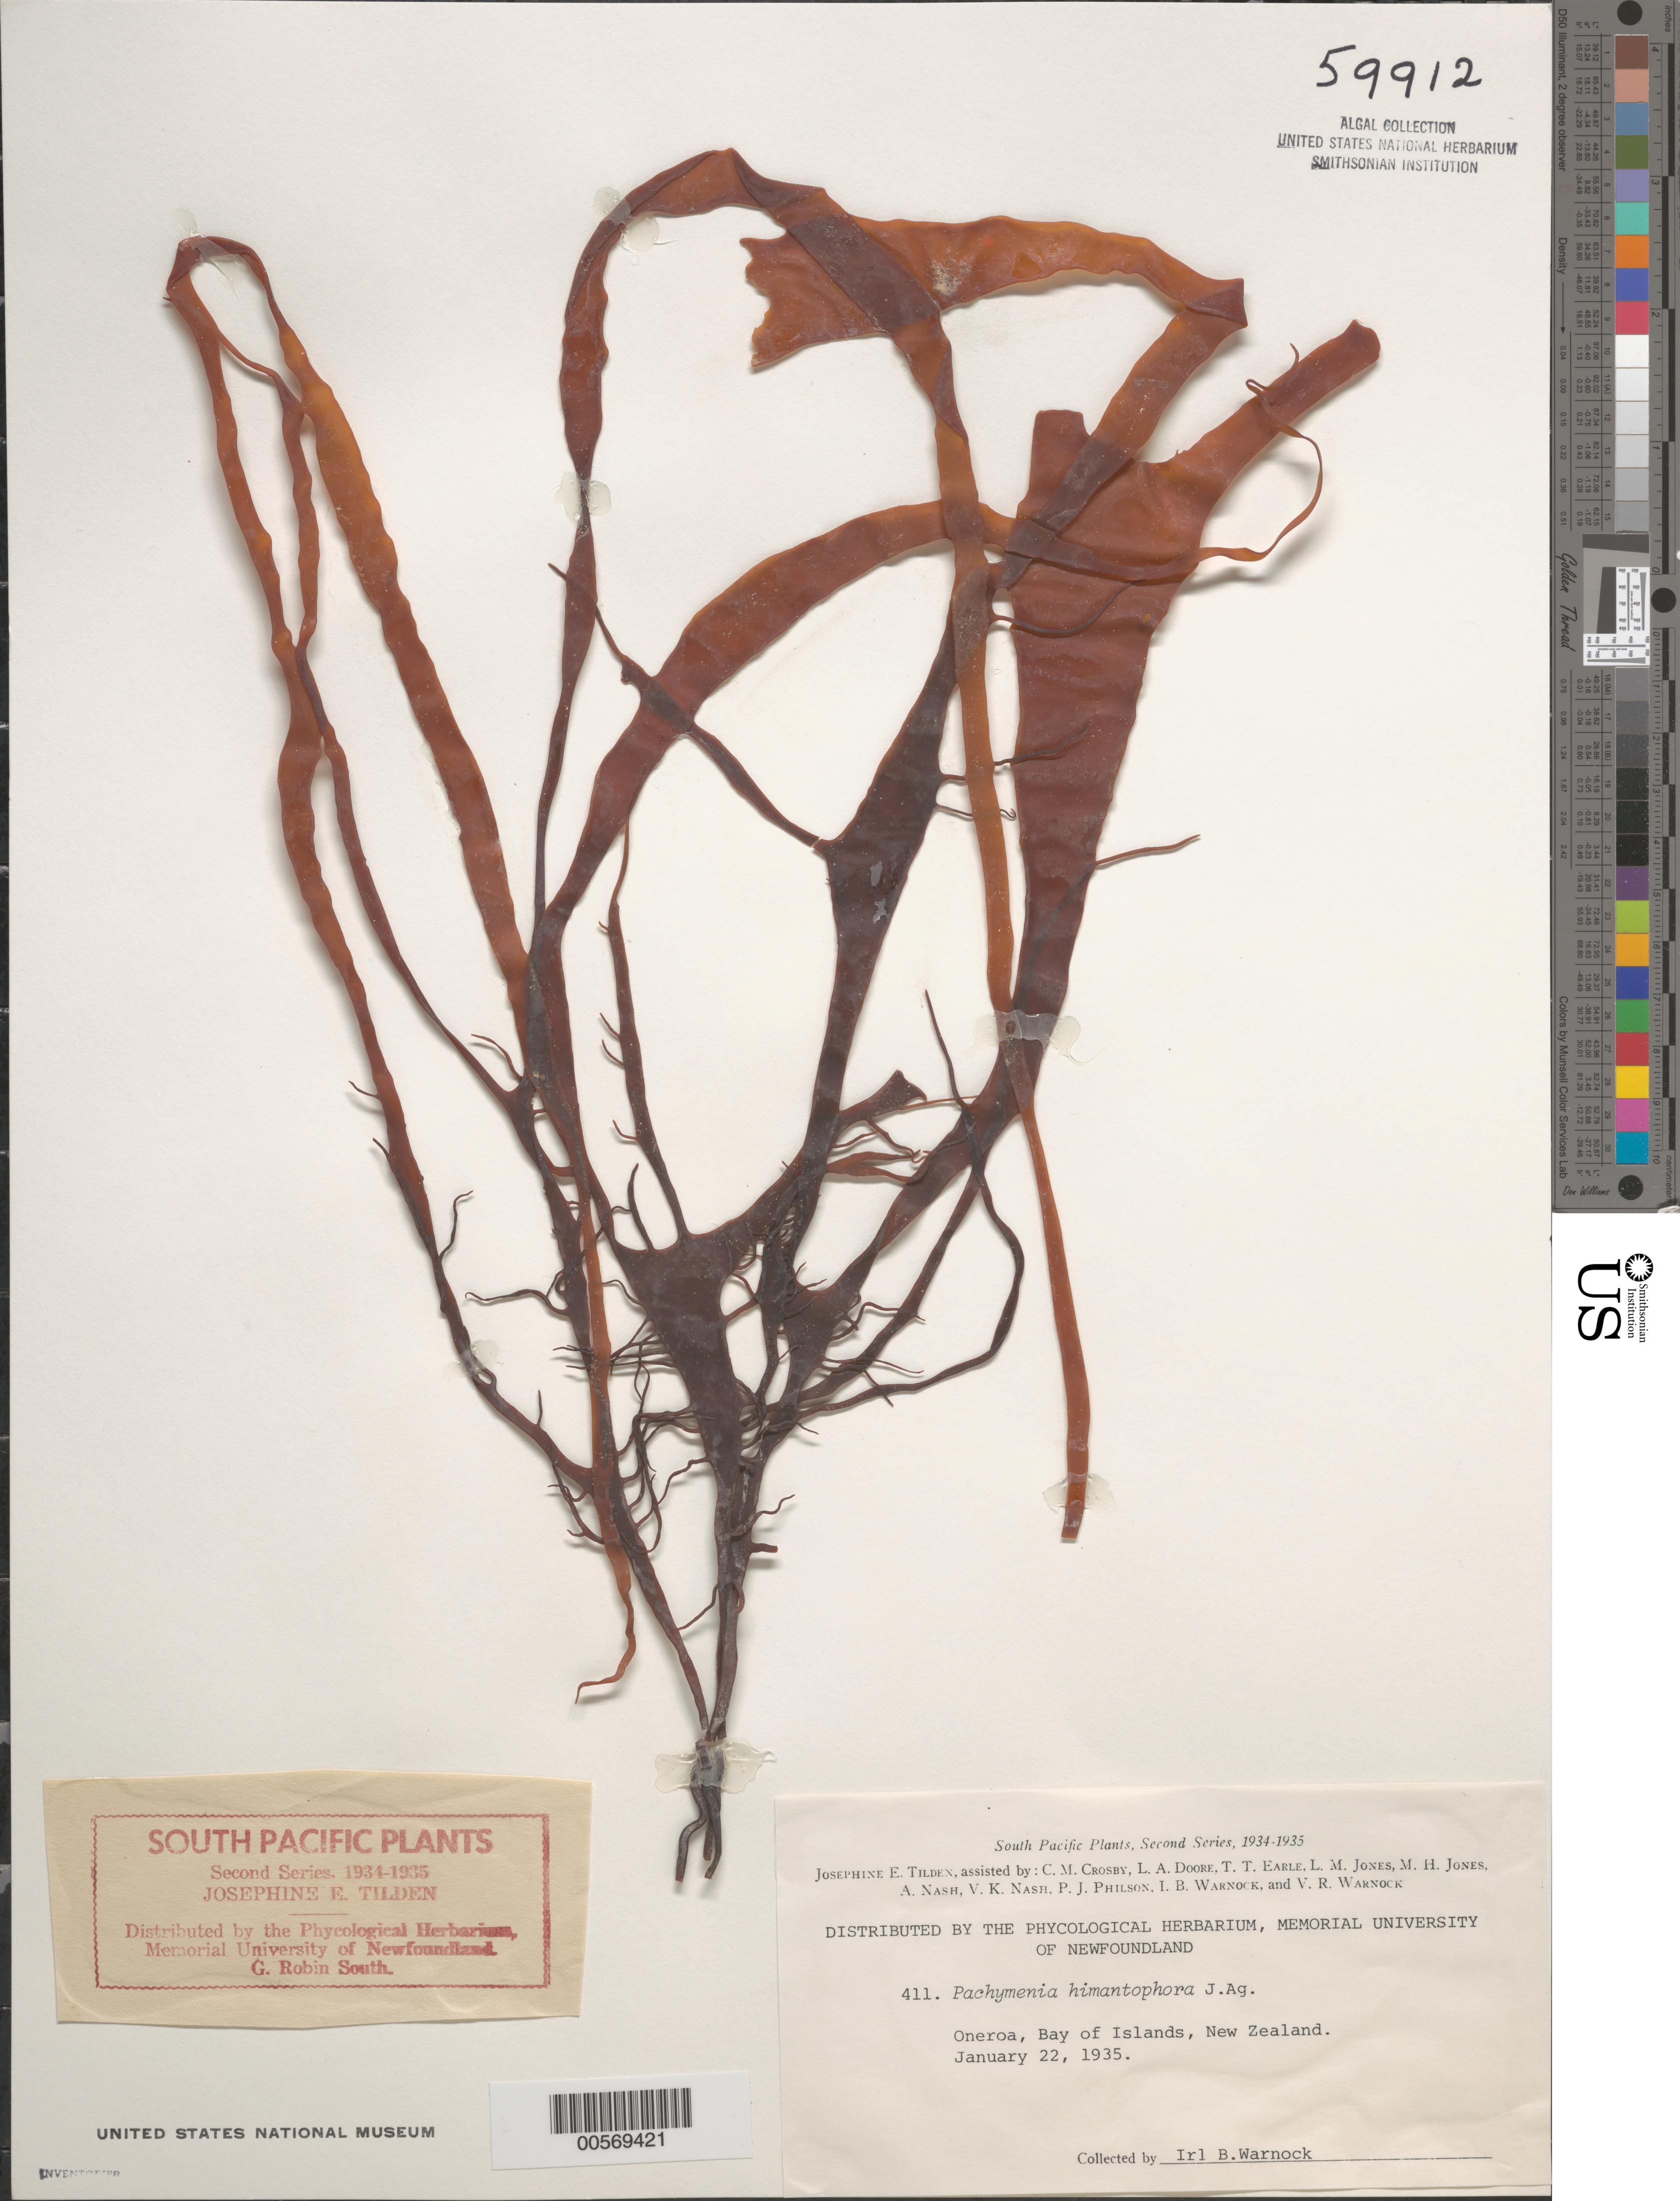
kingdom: Plantae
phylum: Rhodophyta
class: Florideophyceae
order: Halymeniales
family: Halymeniaceae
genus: Pachymenia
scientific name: Pachymenia lusoria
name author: (Greville) J. Agardh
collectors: I. Warnock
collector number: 411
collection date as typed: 22 Jan 1935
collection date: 1935-01-22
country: New Zealand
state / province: Northland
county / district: Far North District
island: North Island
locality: Bay of Islands, Oneroa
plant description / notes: Tilden, South Pacific Plants, Second Series, 1934-1935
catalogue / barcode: US 59912